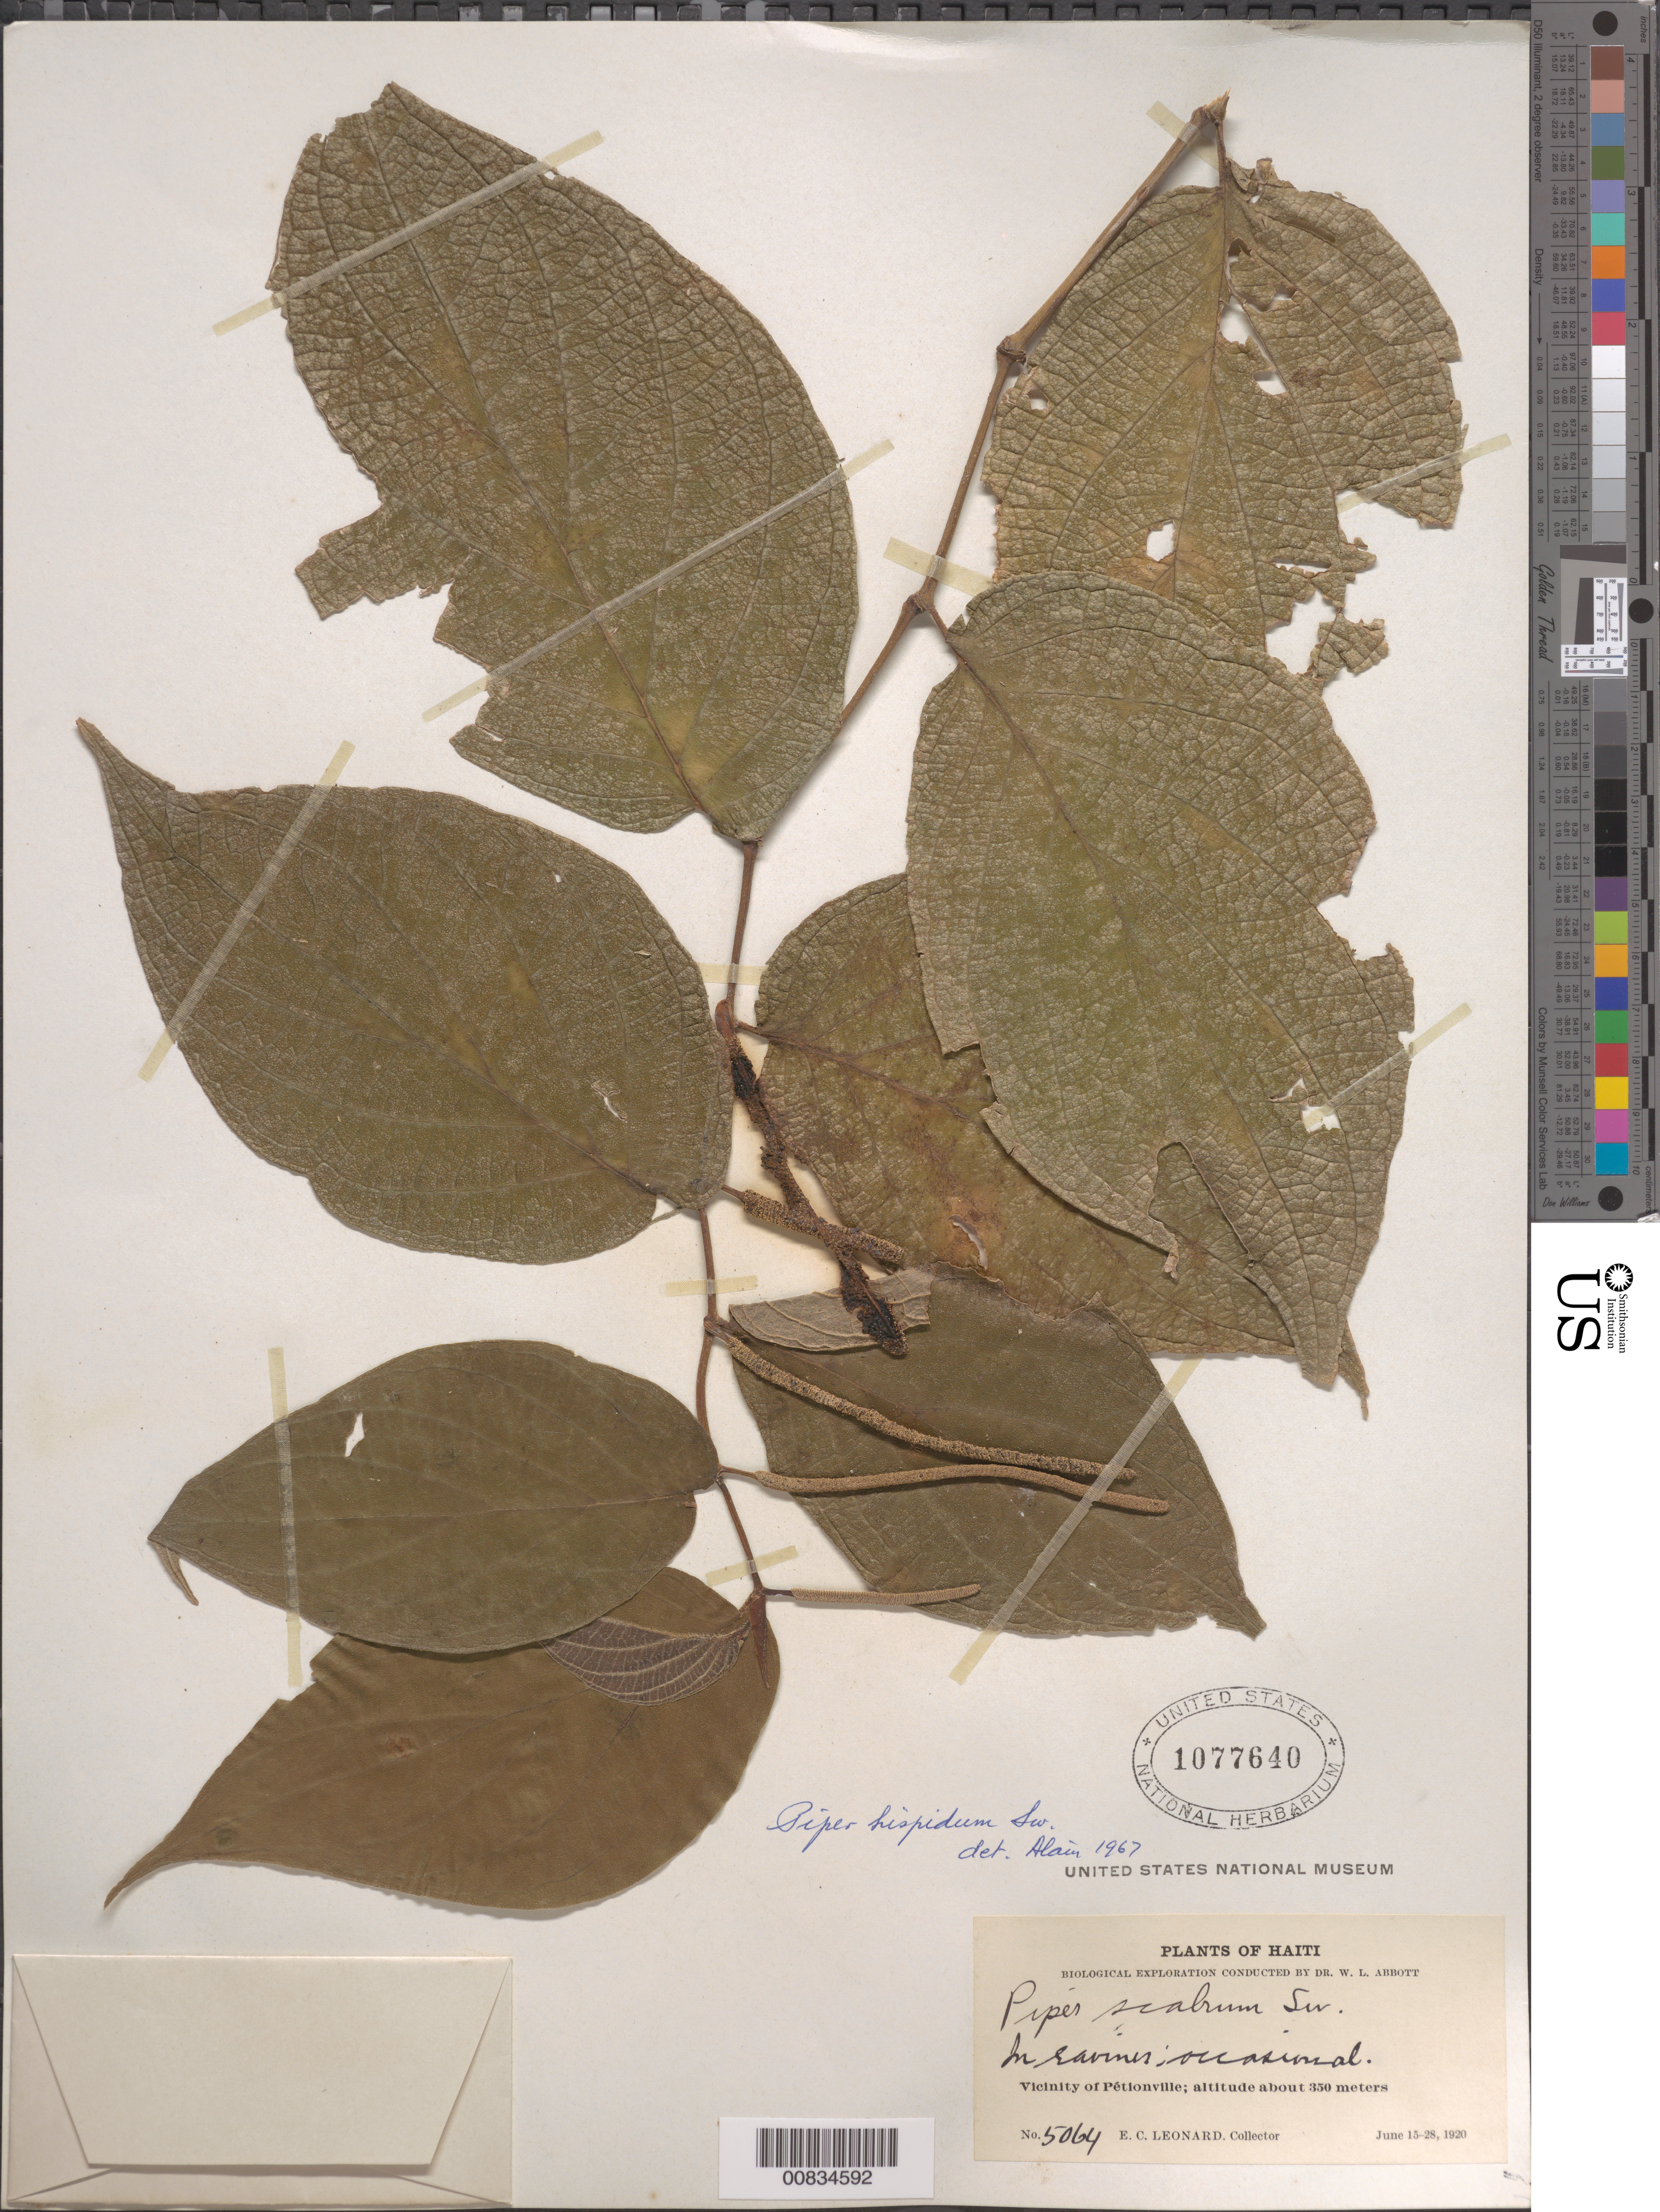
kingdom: Plantae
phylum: Tracheophyta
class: Magnoliopsida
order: Piperales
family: Piperaceae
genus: Piper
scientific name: Piper hispidum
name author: Sw.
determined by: Liogier, Alain H.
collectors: E. C. Leonard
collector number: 5064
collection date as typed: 15 Jun 1920 to 28 Jun 1920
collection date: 1920-06-15/1920-06-28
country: Haiti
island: Hispaniola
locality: Vicinity of Pétionville.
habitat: Ravines.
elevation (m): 350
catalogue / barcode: US 1077640